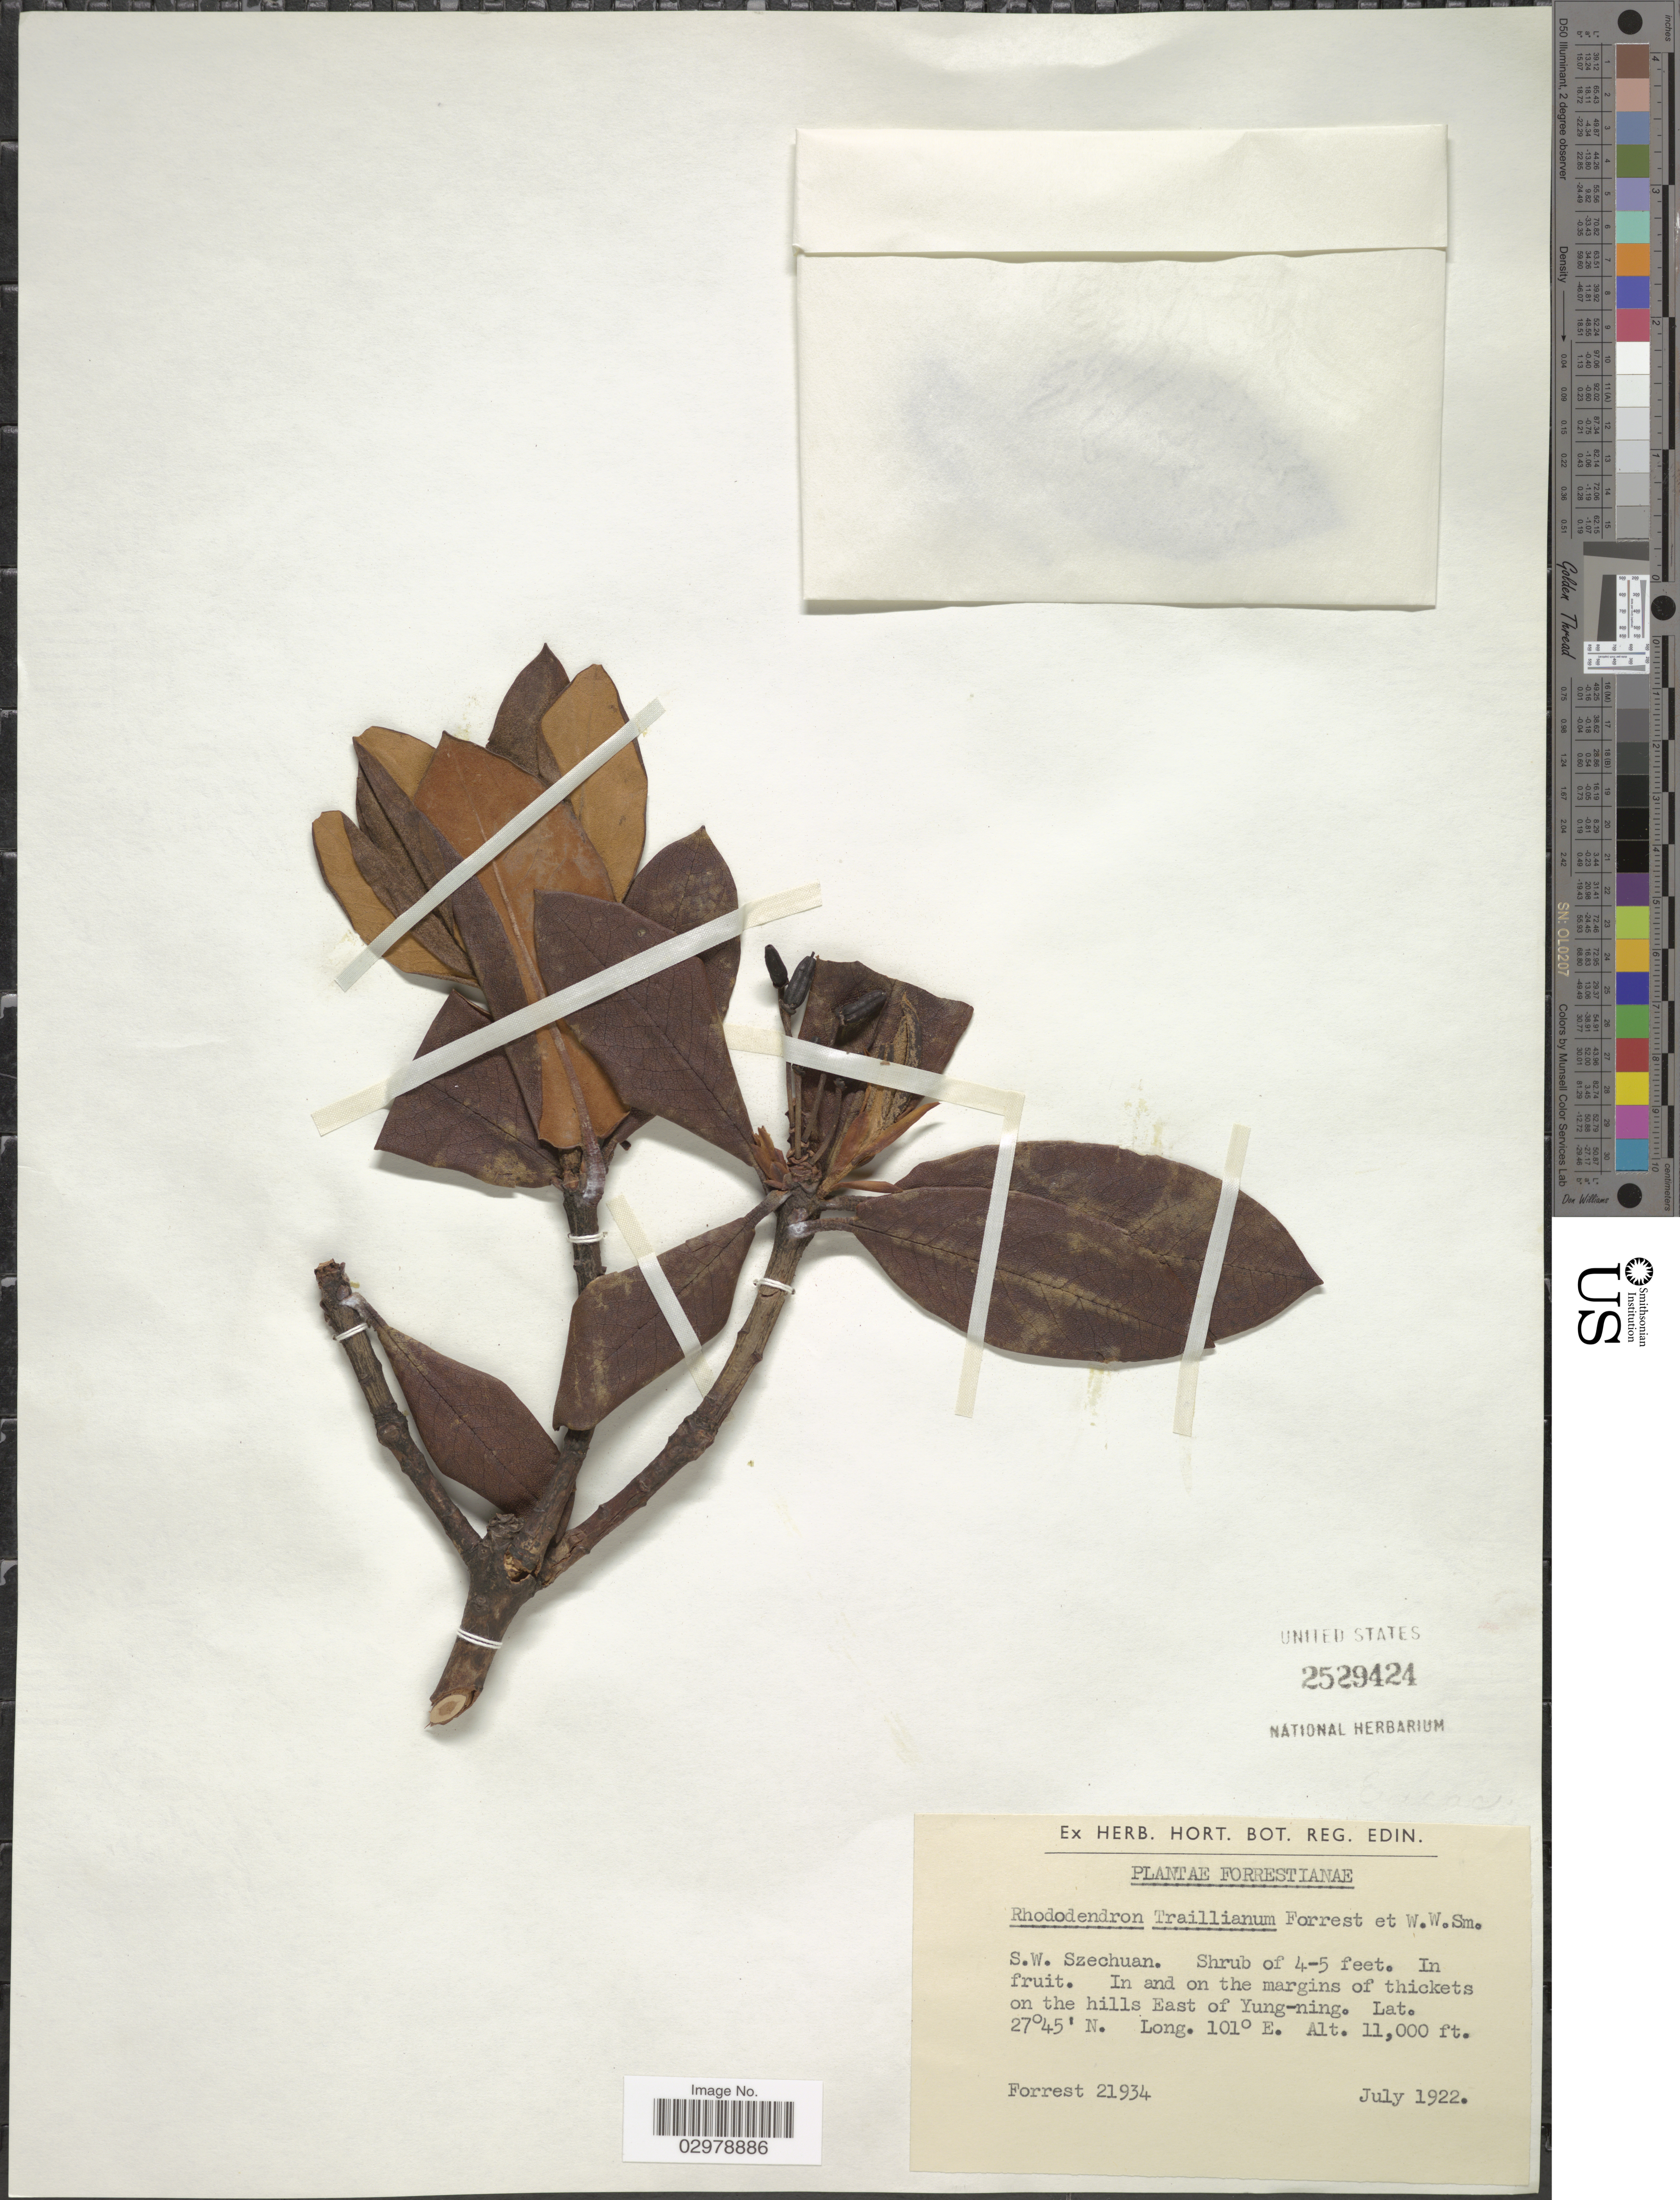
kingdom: Plantae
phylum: Tracheophyta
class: Magnoliopsida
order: Ericales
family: Ericaceae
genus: Rhododendron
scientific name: Rhododendron traillianum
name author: Forrest & W.W. Sm.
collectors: -. Forrest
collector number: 21934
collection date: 1922-07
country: China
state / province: Sichuan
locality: S.W. Szechuan. In and on the margins of thickets on the hills East of Yung-ning.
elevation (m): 3353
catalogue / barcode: US 2529424